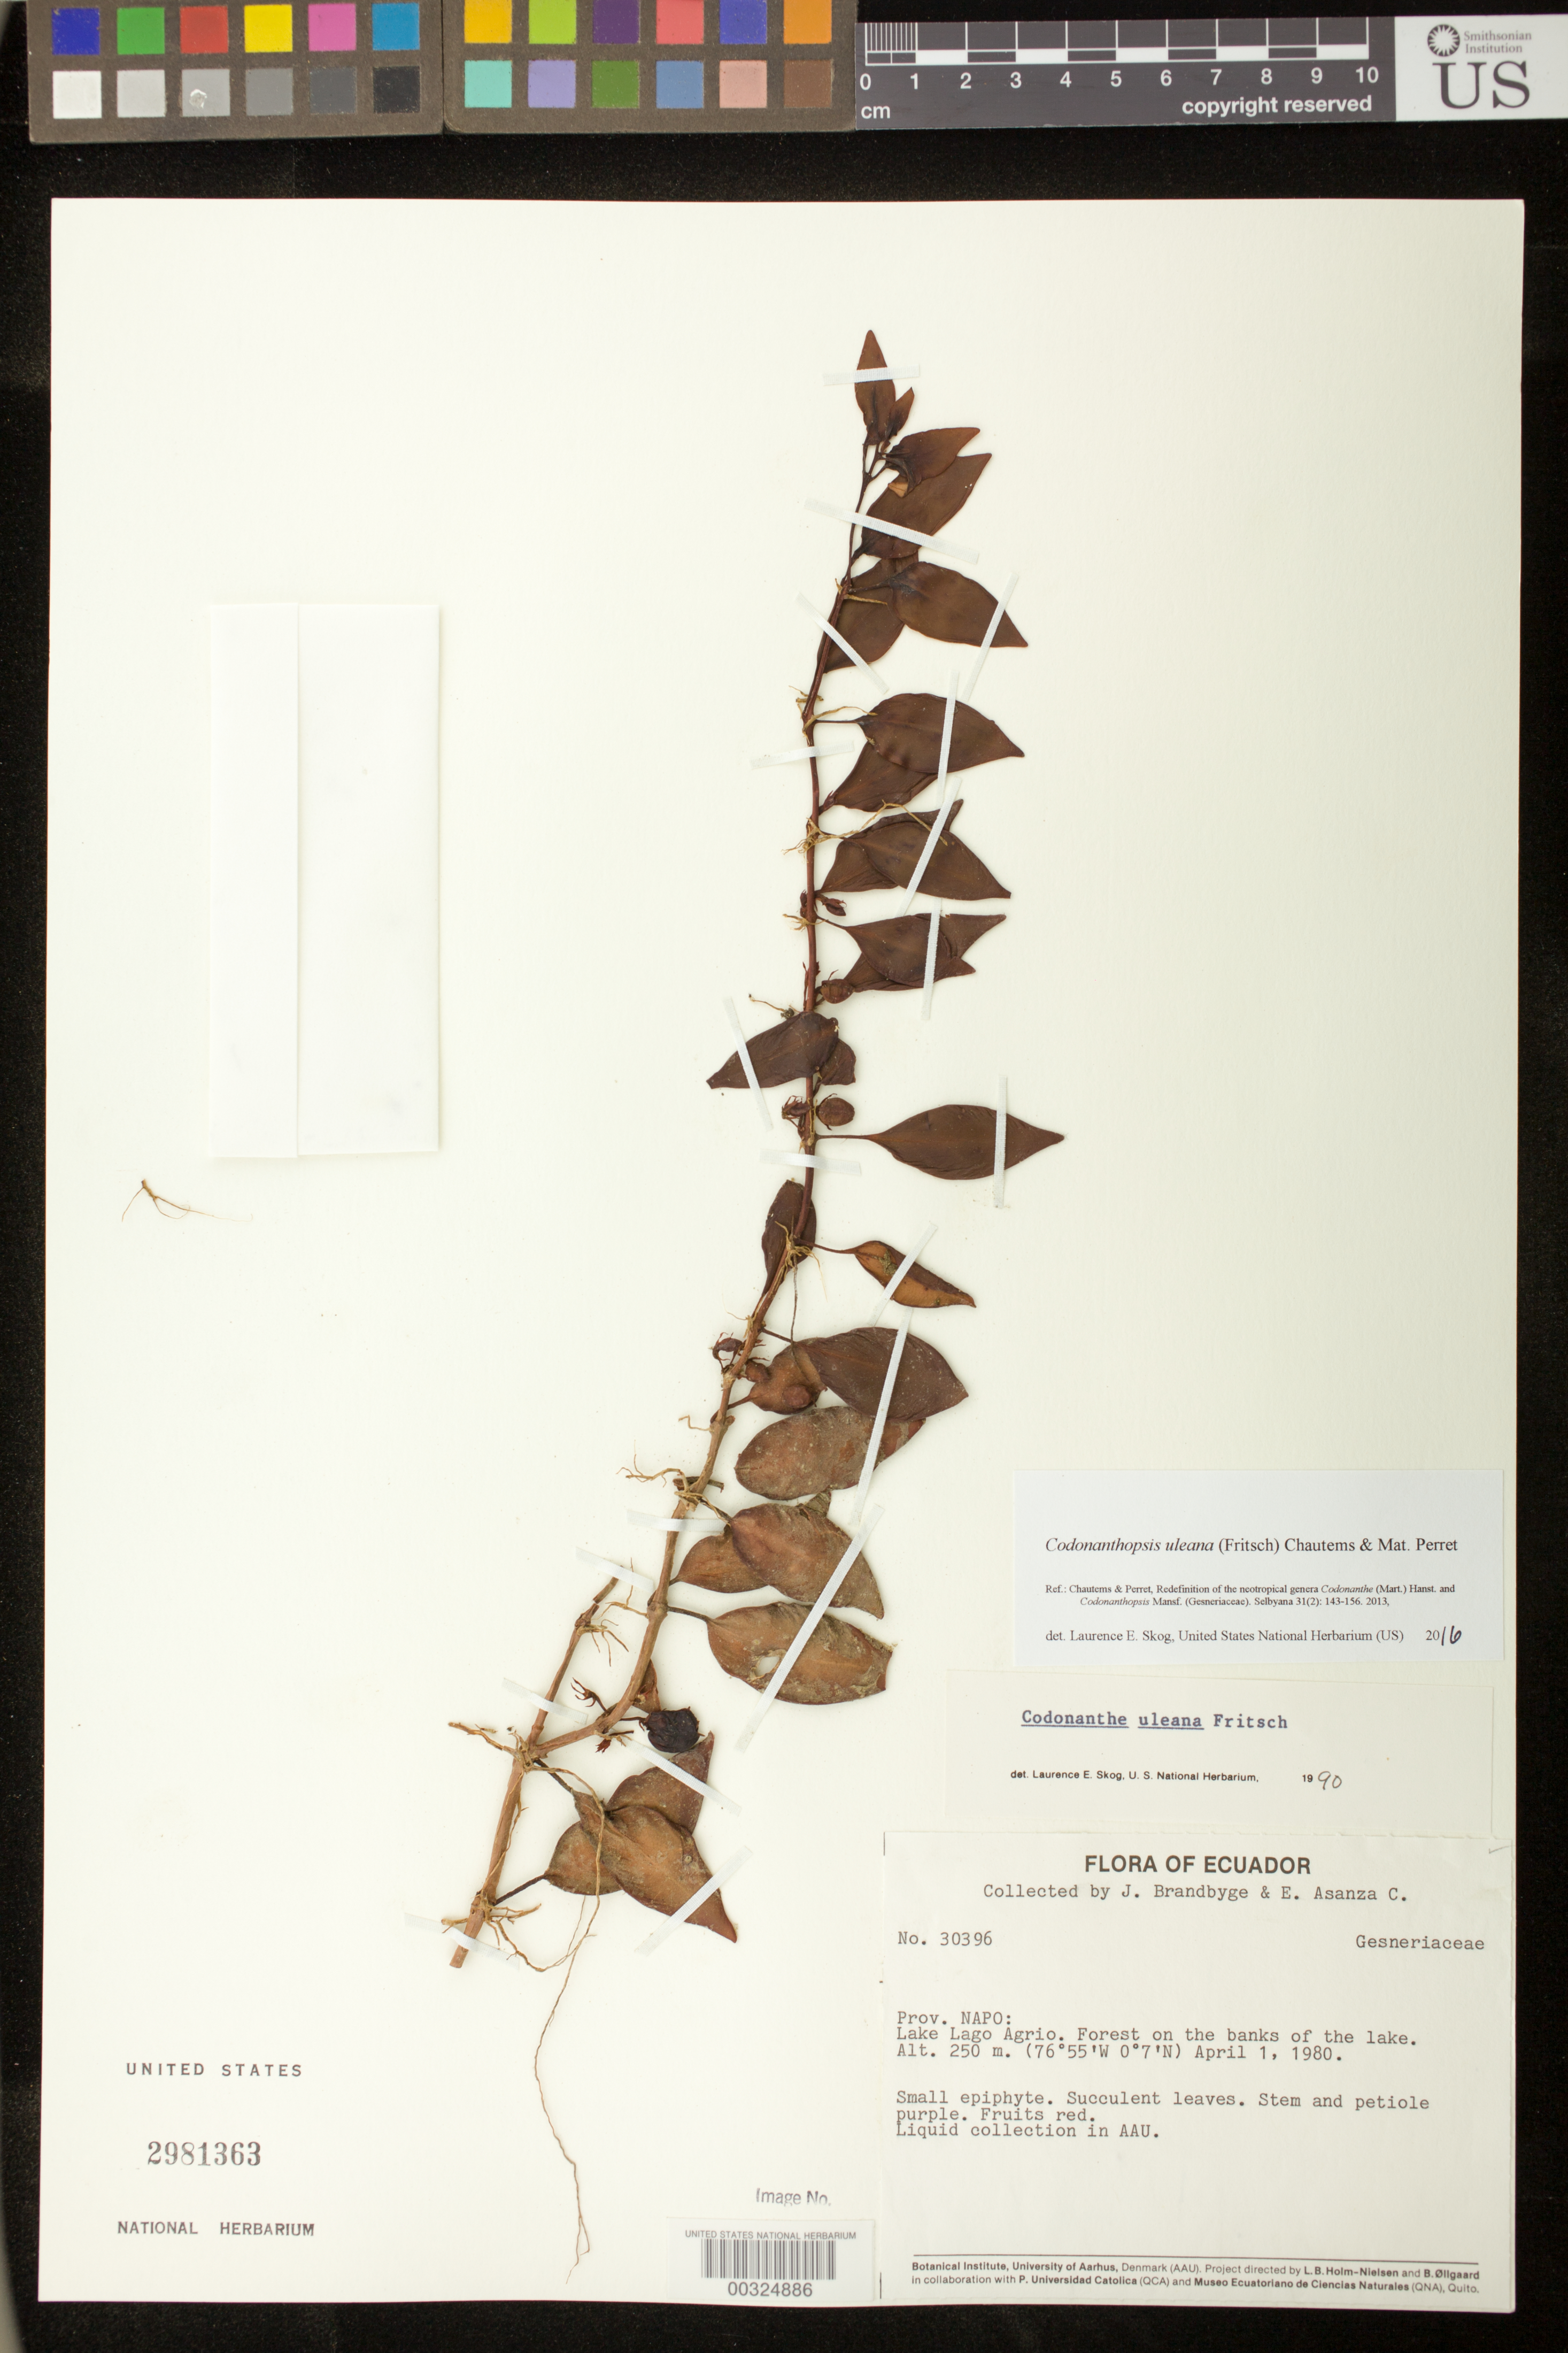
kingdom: Plantae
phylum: Tracheophyta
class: Magnoliopsida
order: Lamiales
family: Gesneriaceae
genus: Codonanthopsis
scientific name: Codonanthopsis uleana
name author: (Fritsch) Chautems & Mat.Perret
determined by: Skog, Laurence E.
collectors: J. Brandbyge & E. Asanza C.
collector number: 30396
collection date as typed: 01 Apr 1980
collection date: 1980-04-01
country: Ecuador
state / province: Napo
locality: Lake Lago Agrio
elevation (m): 250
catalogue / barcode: US 2981363